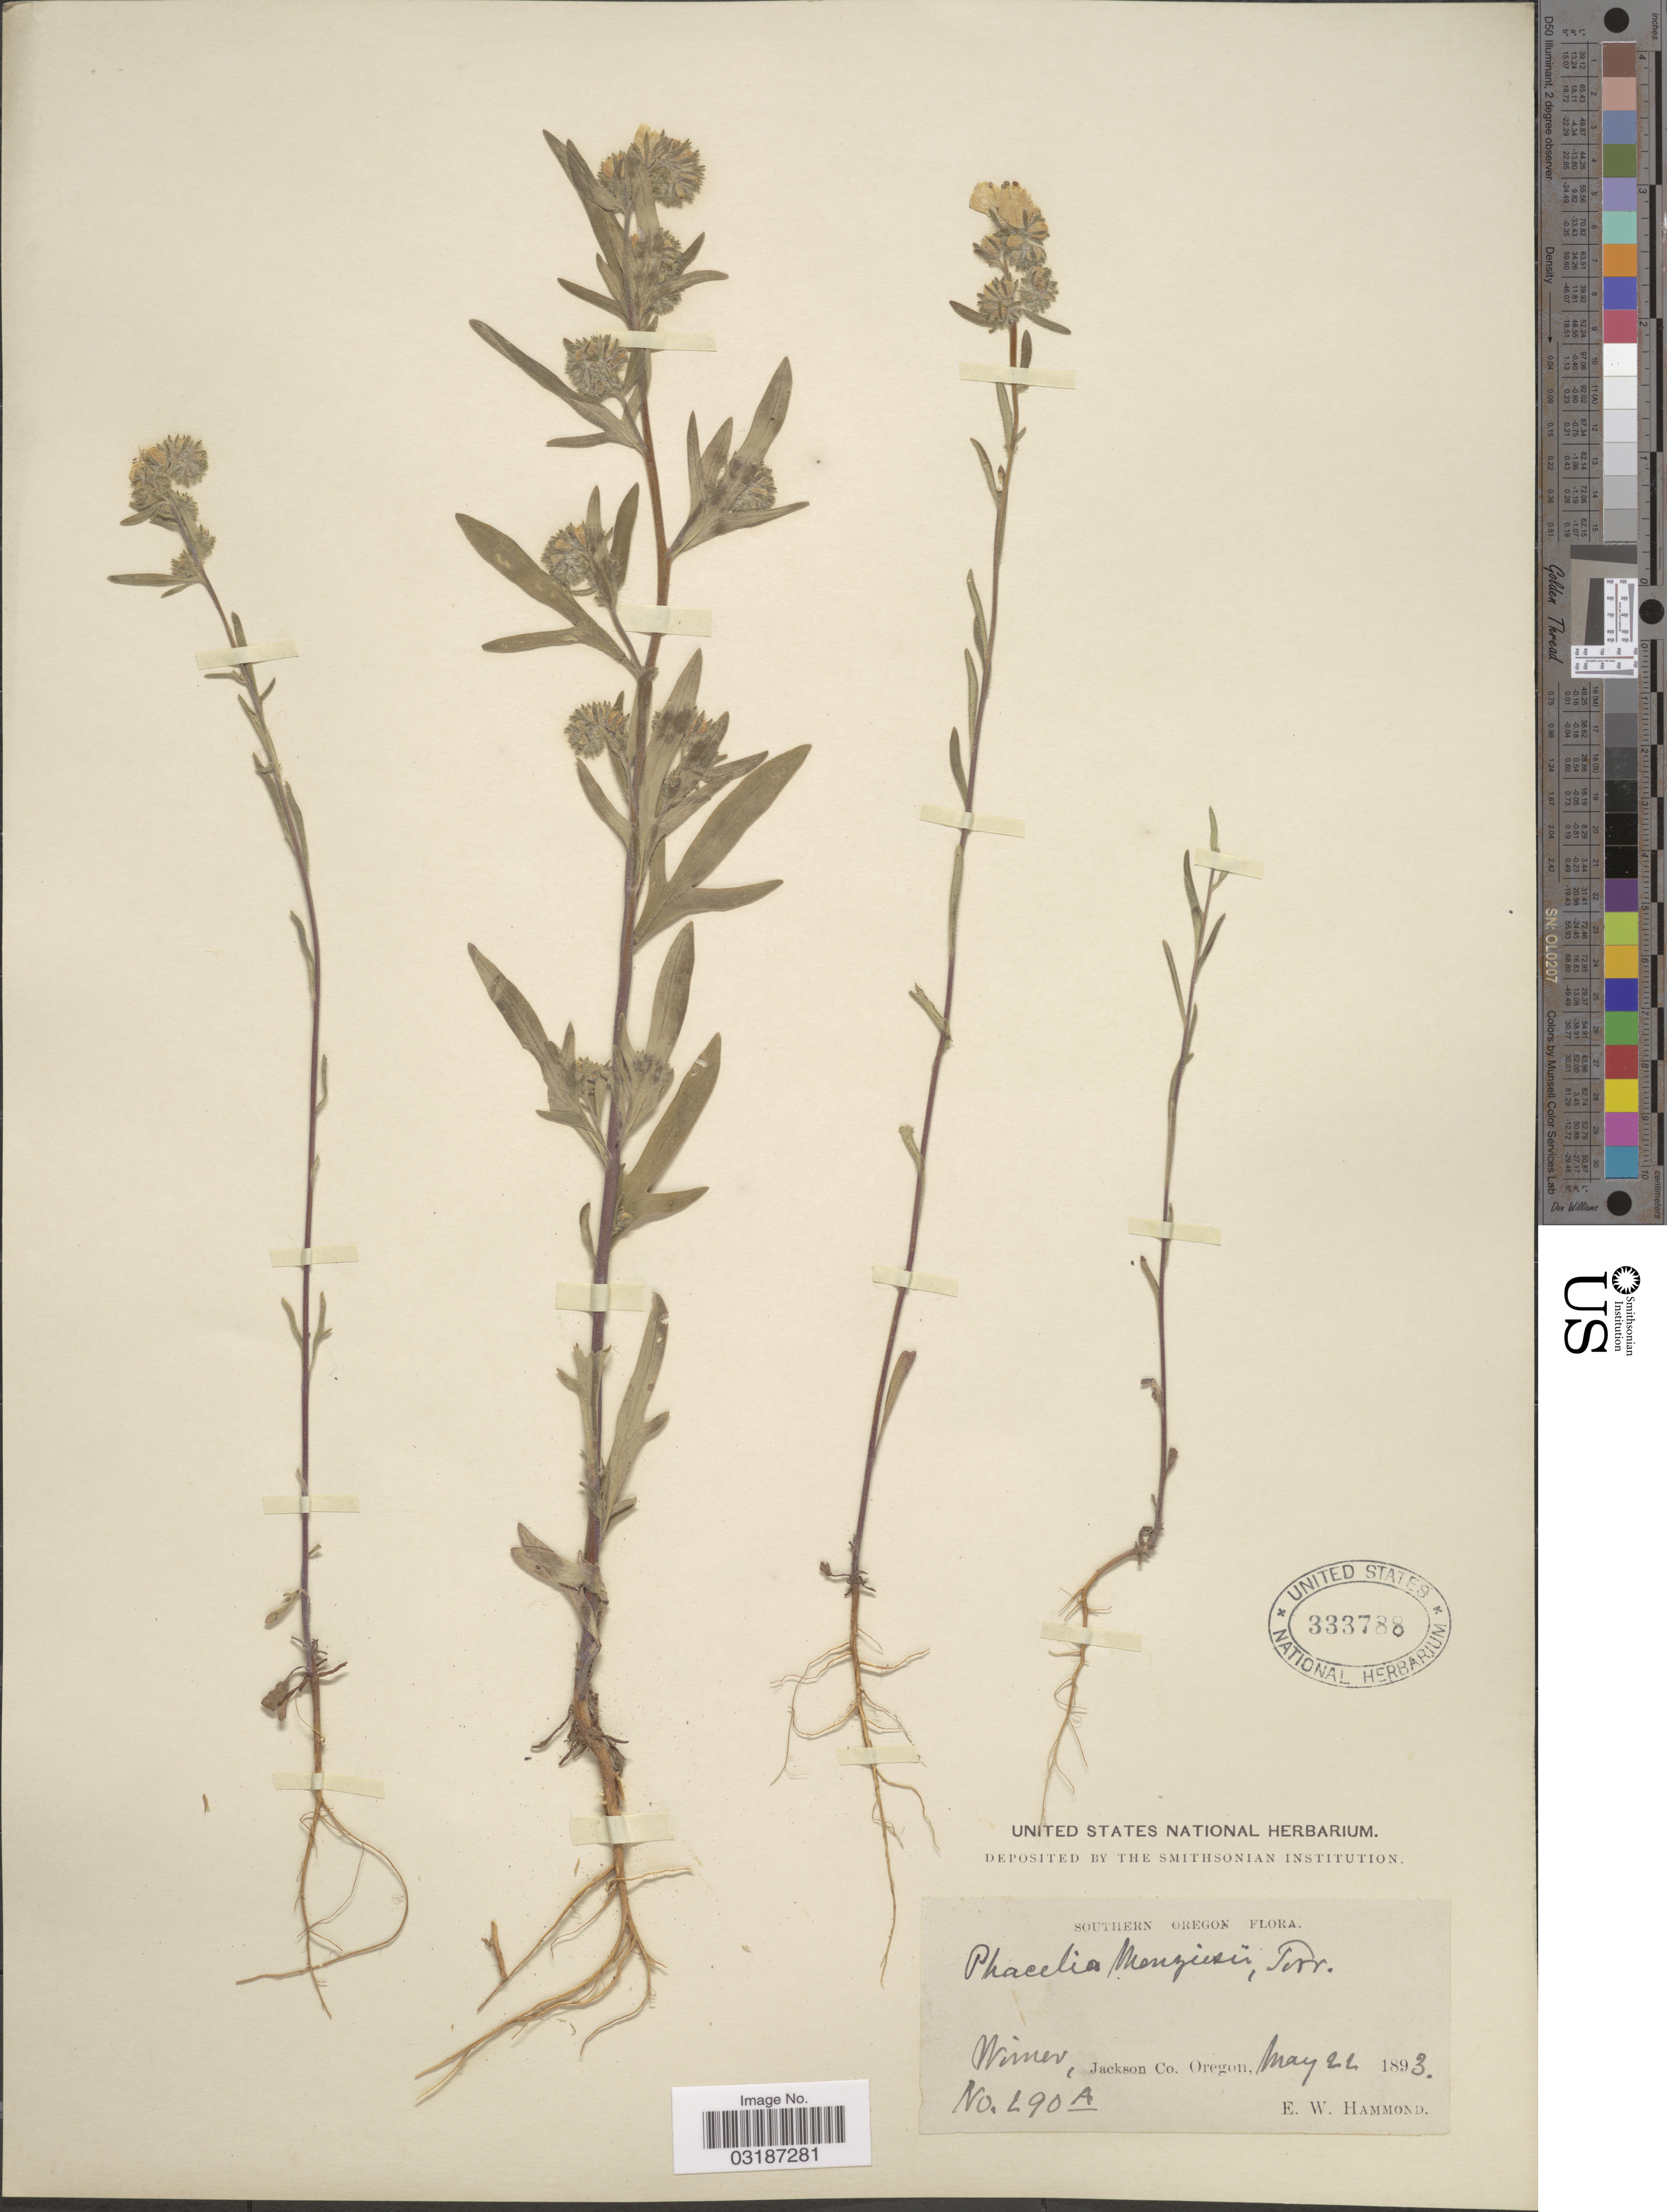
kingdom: Plantae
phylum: Tracheophyta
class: Magnoliopsida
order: Boraginales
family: Hydrophyllaceae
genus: Phacelia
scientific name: Phacelia linearis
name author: (Pursh) Holz.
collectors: E. Hammond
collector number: L90A*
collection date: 1893-05-22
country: United States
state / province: Oregon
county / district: Jackson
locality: Southern Oregon, Wimer, Jackson Co.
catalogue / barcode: US 333788